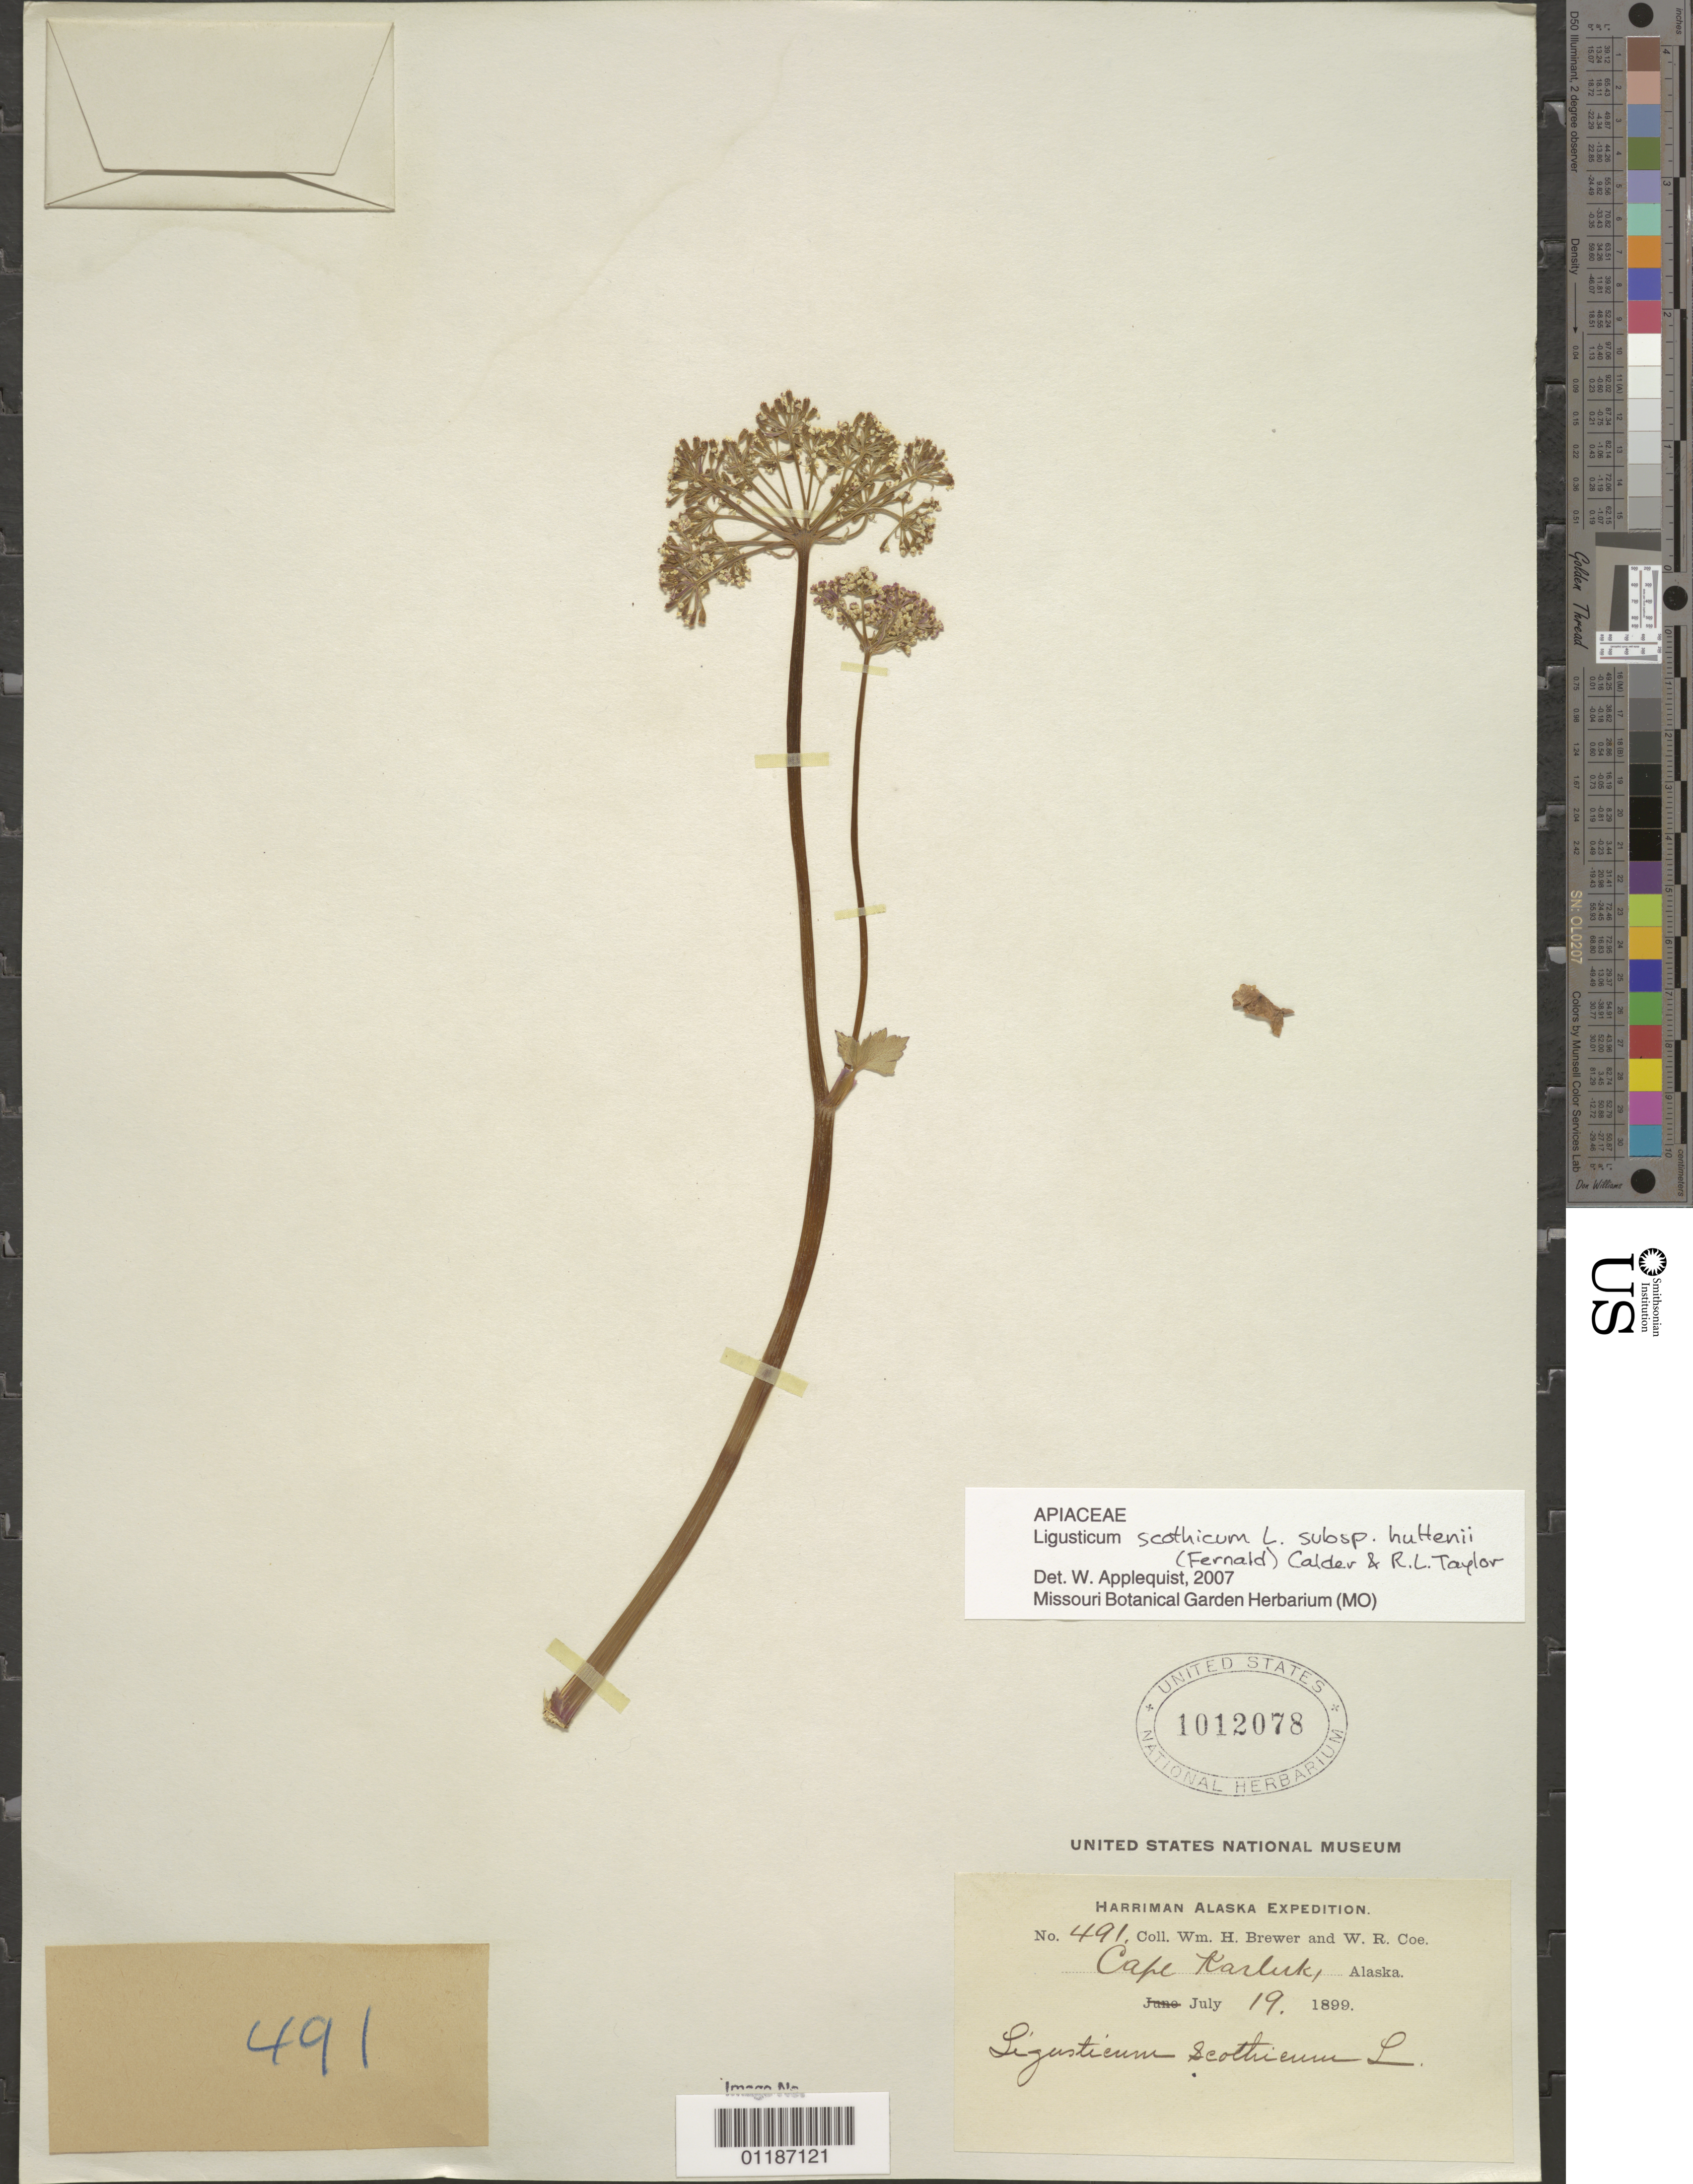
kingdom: Plantae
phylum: Tracheophyta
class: Magnoliopsida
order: Apiales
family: Apiaceae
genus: Ligusticum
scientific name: Ligusticum scoticum subsp. hultenii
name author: (Fernald) Calder & Roy L. Taylor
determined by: Applequist, W. L.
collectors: W. H. Brewer & W. Coe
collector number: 491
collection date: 1899-07-19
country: United States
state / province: Alaska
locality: Cape Karluk.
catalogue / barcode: US 1012078